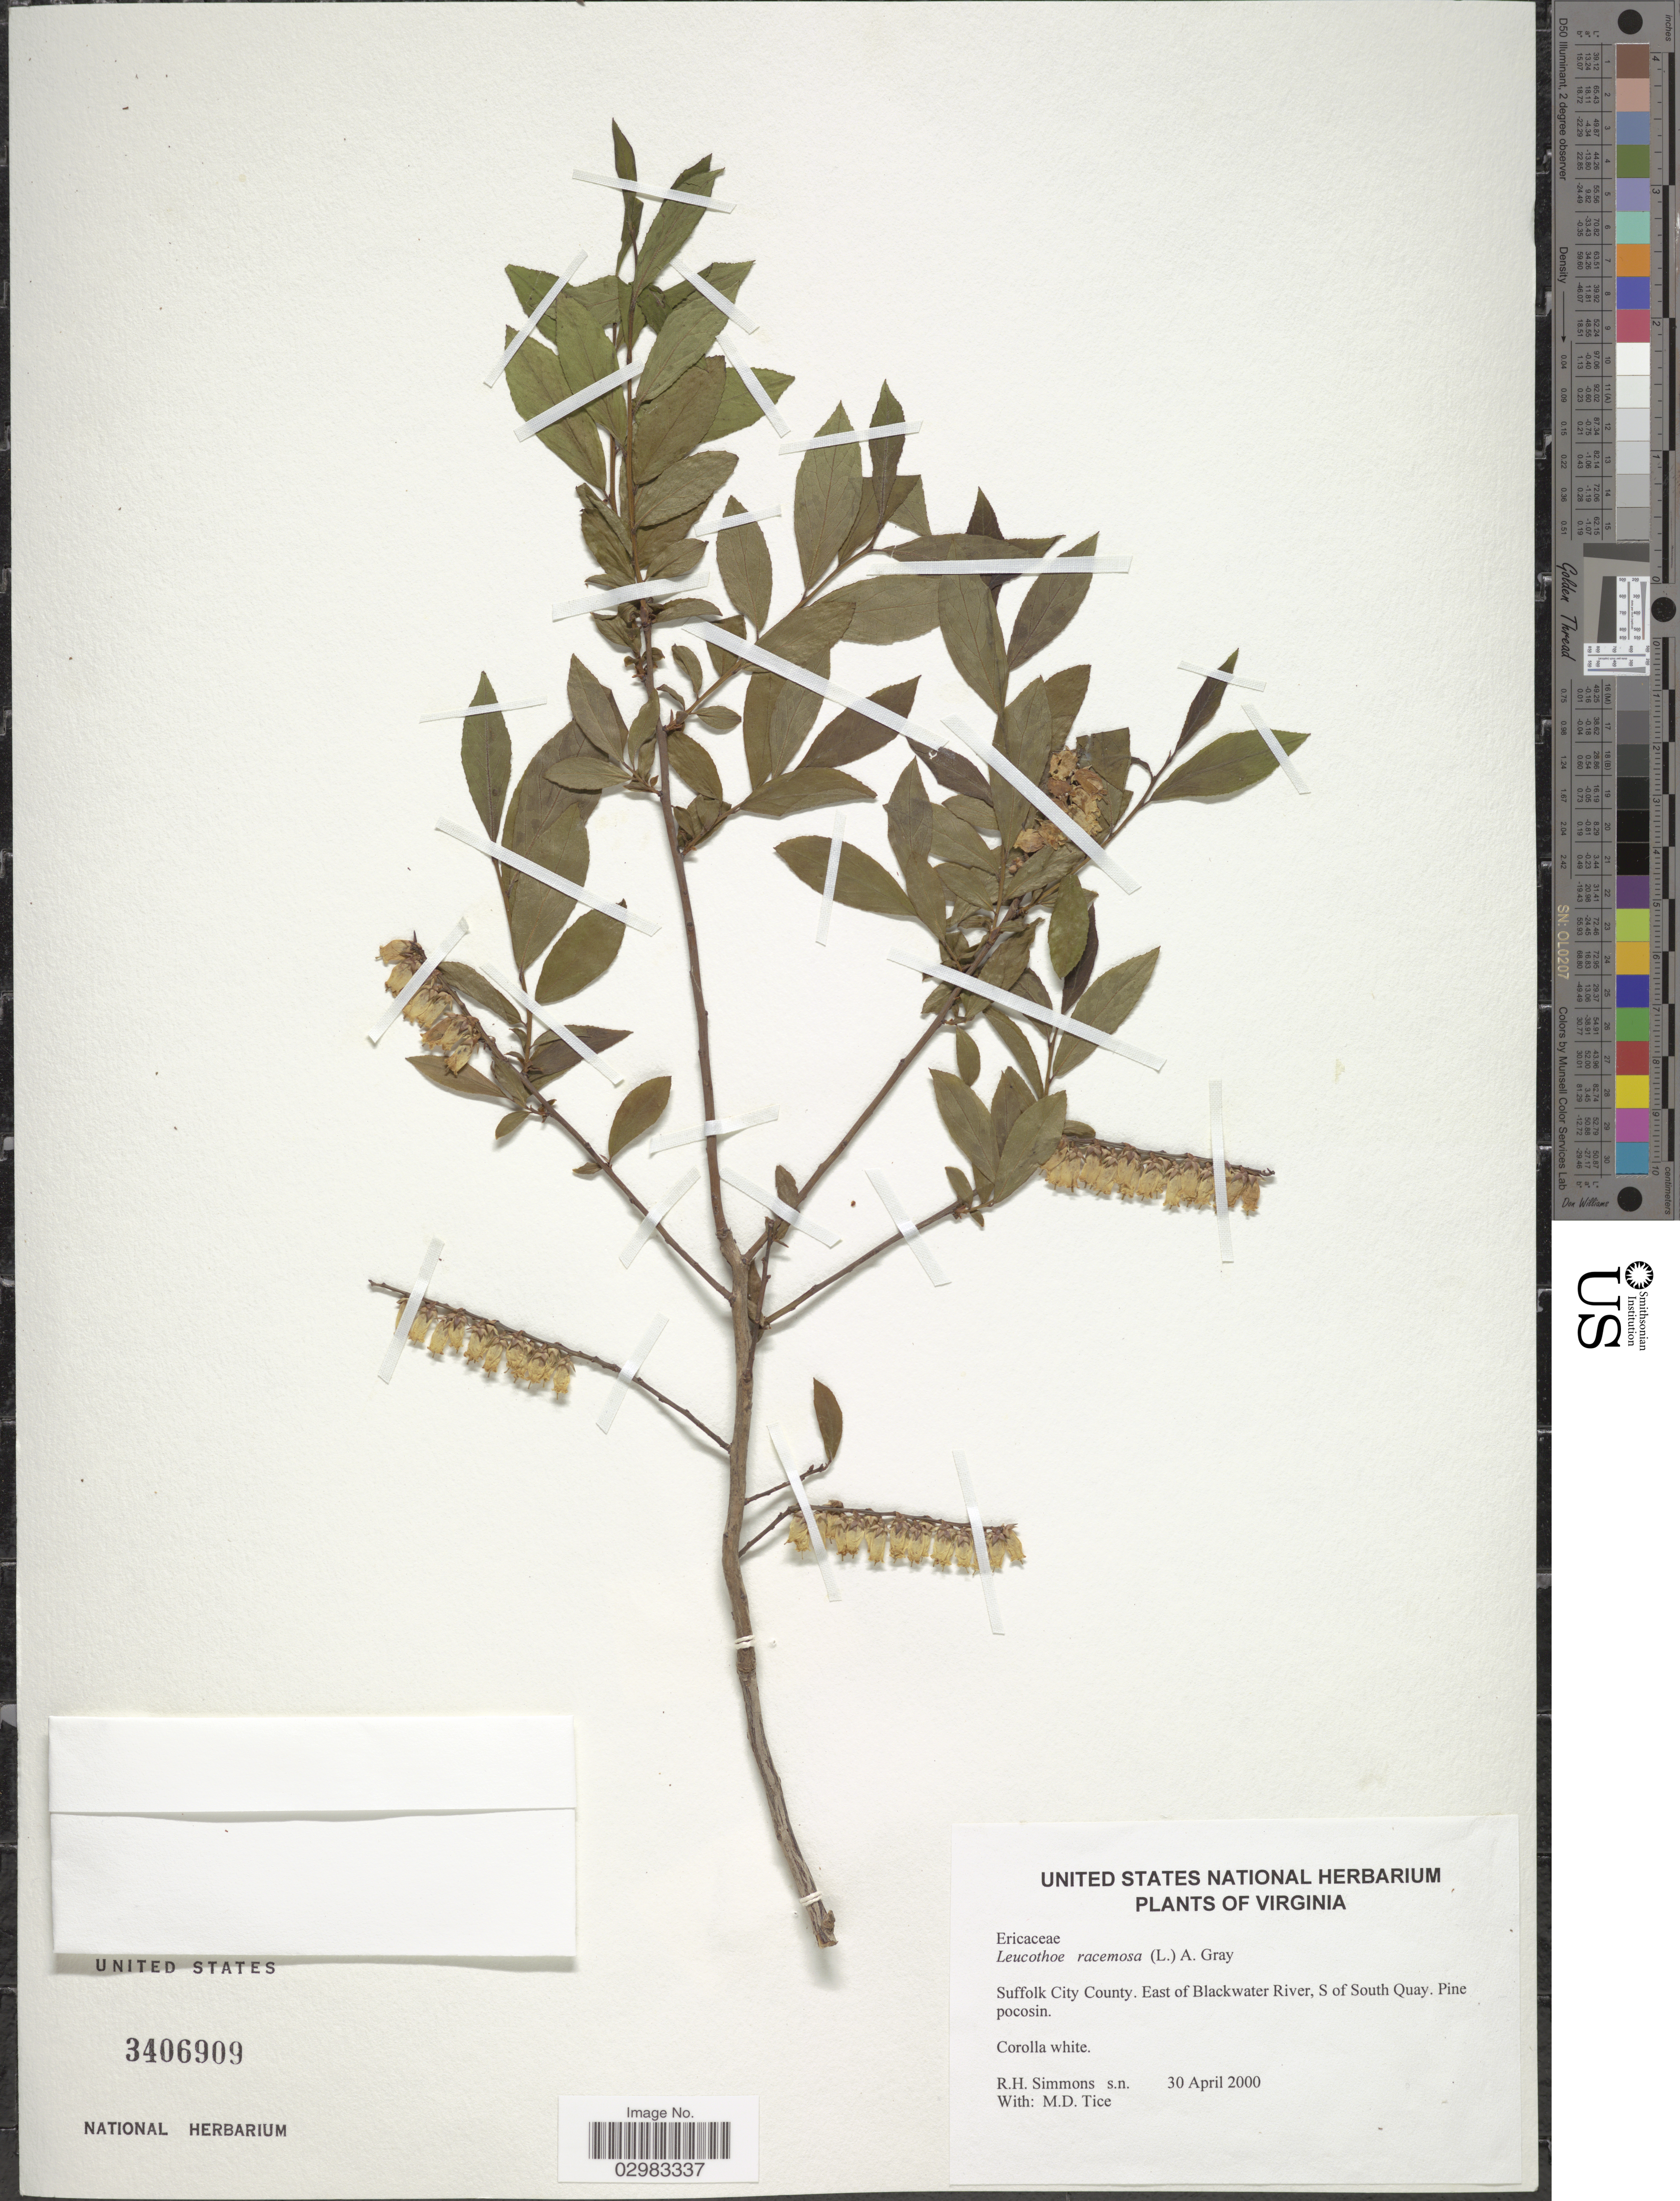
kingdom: Plantae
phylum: Tracheophyta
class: Magnoliopsida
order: Ericales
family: Ericaceae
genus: Leucothoe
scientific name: Leucothoë racemosa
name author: (L.) A. Gray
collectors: R. H. Simmons & M. Tice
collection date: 2000-04-30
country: United States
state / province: Virginia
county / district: City of Suffolk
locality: Suffolk City County. East of Blackwater River, S of South Quay.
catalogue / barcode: US 3406909